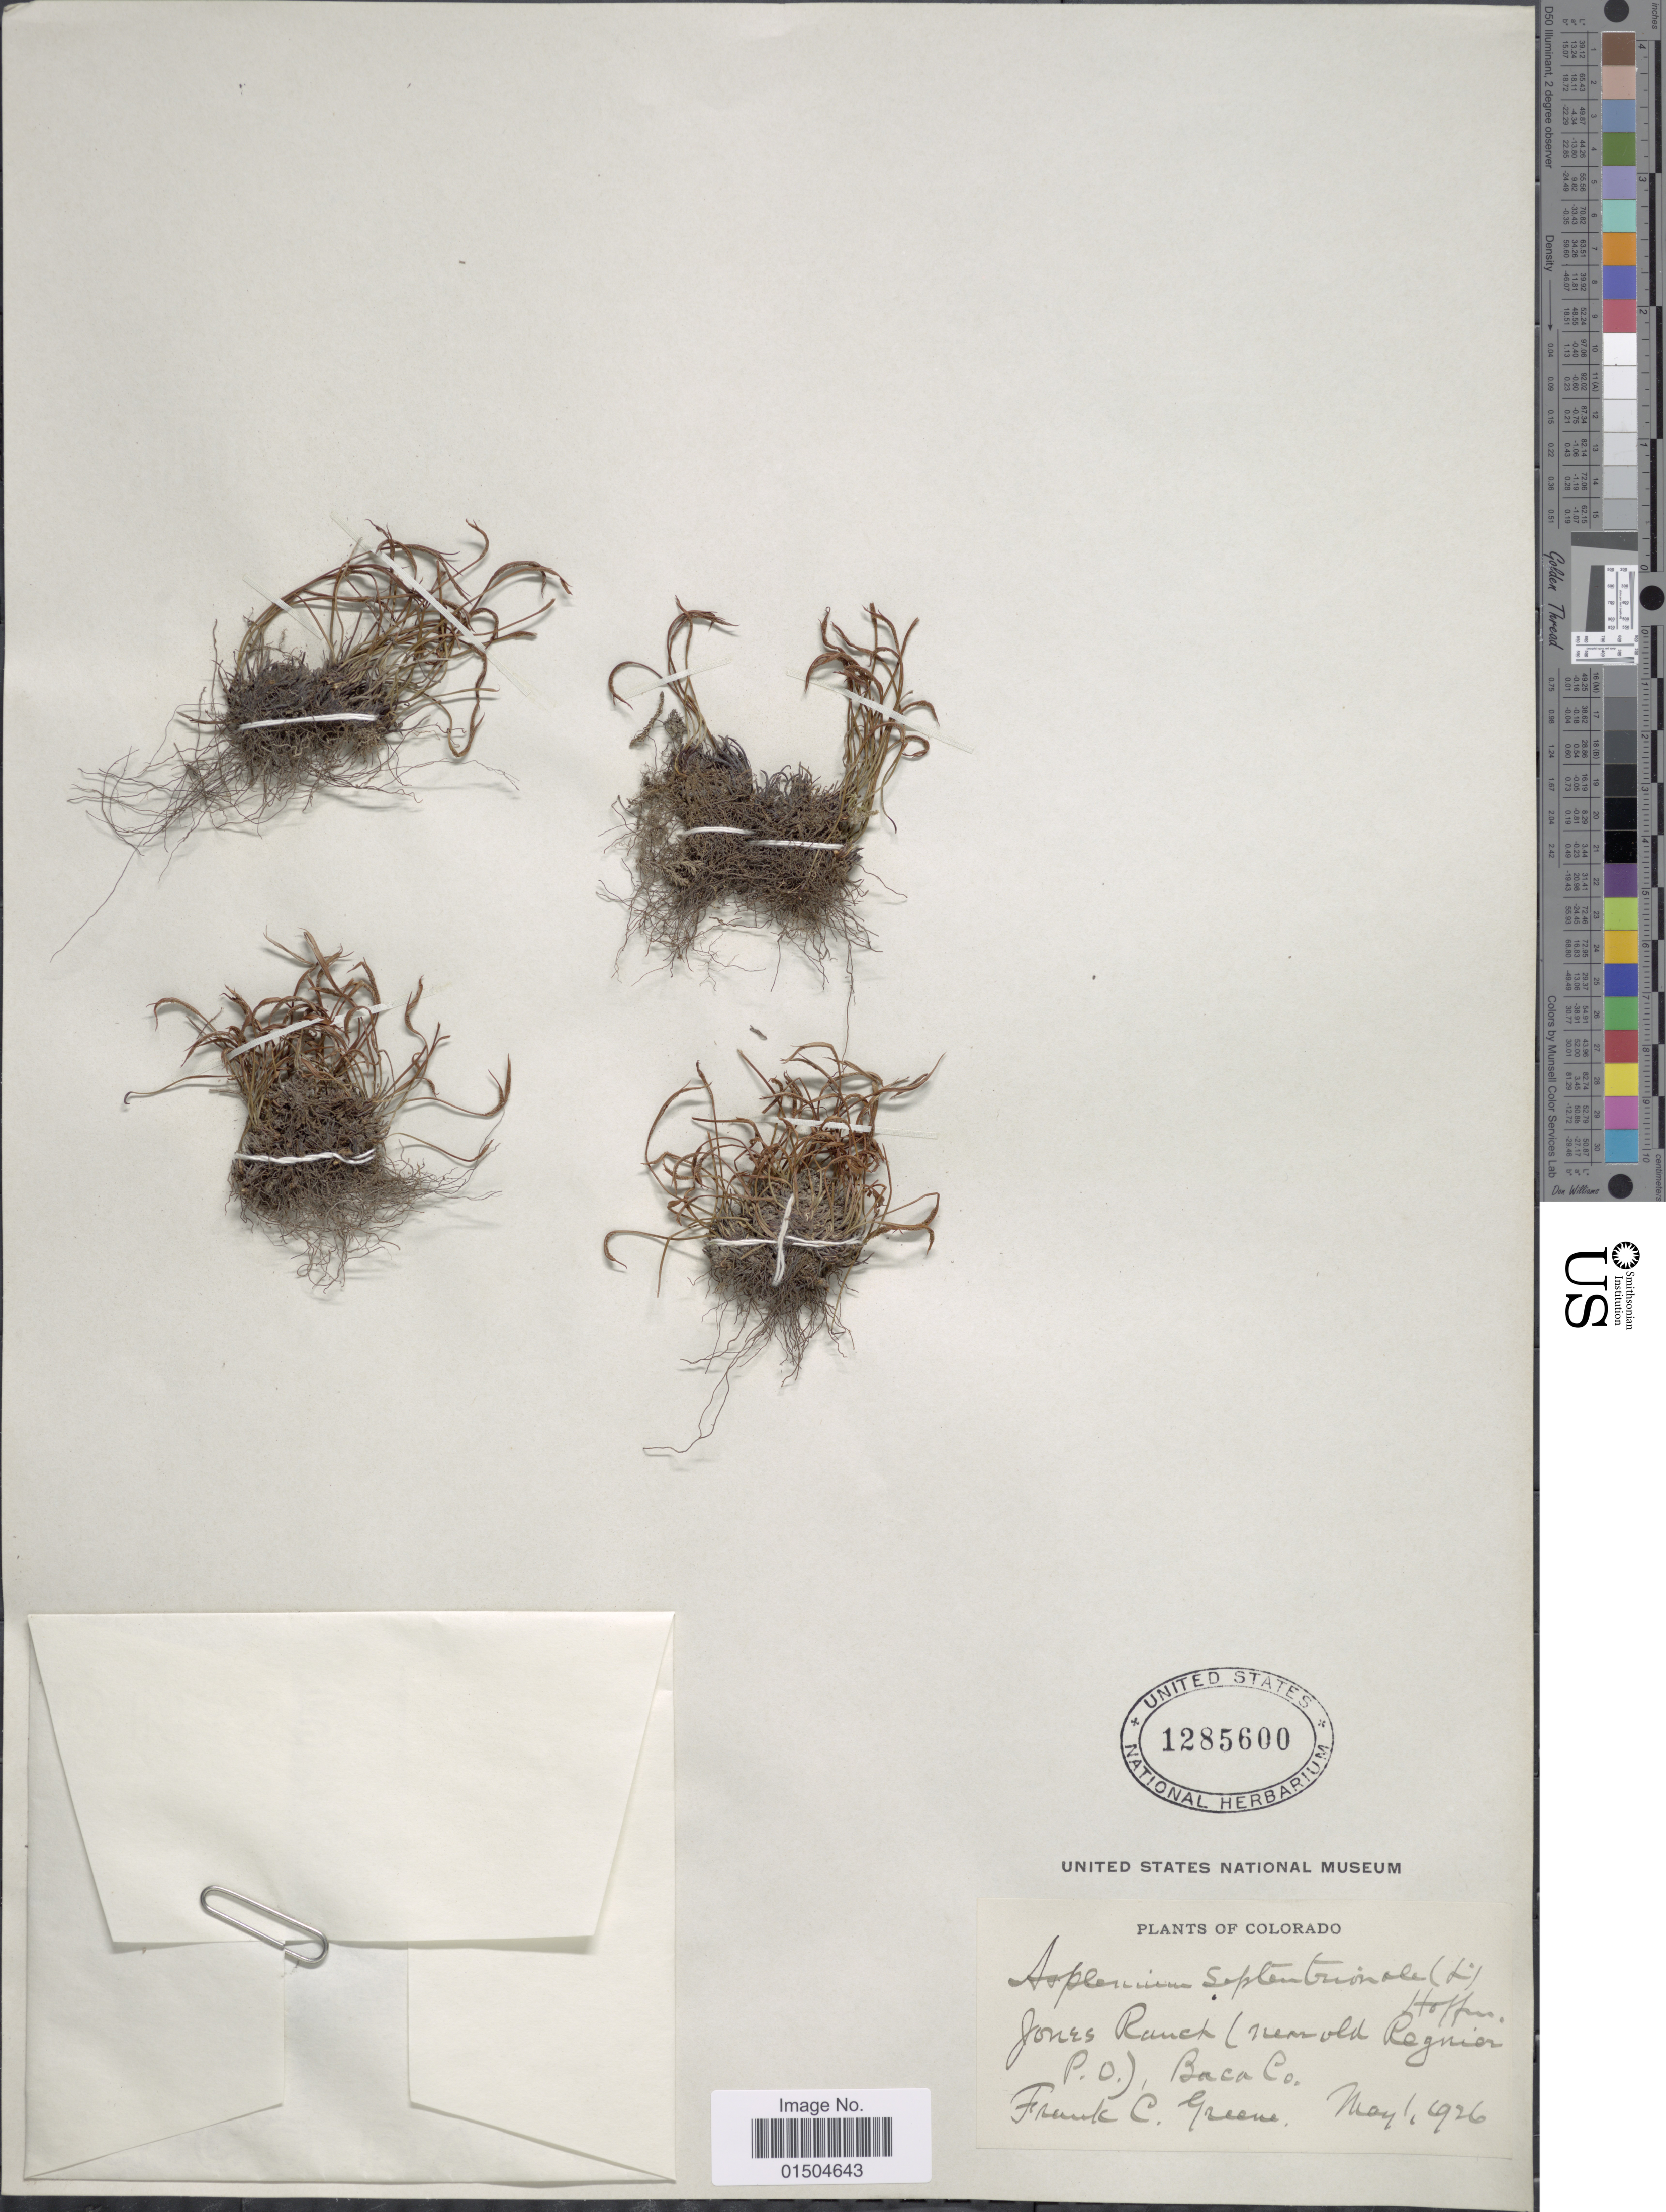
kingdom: Plantae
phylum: Tracheophyta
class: Polypodiopsida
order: Polypodiales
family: Aspleniaceae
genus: Asplenium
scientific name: Asplenium septentrionale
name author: (L.) Hoffm.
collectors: F. C. Greene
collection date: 1926-05-01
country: United States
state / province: Colorado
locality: Jones Ranch (near old Ragnier P.O.), Baca Co.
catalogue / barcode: US 1285600